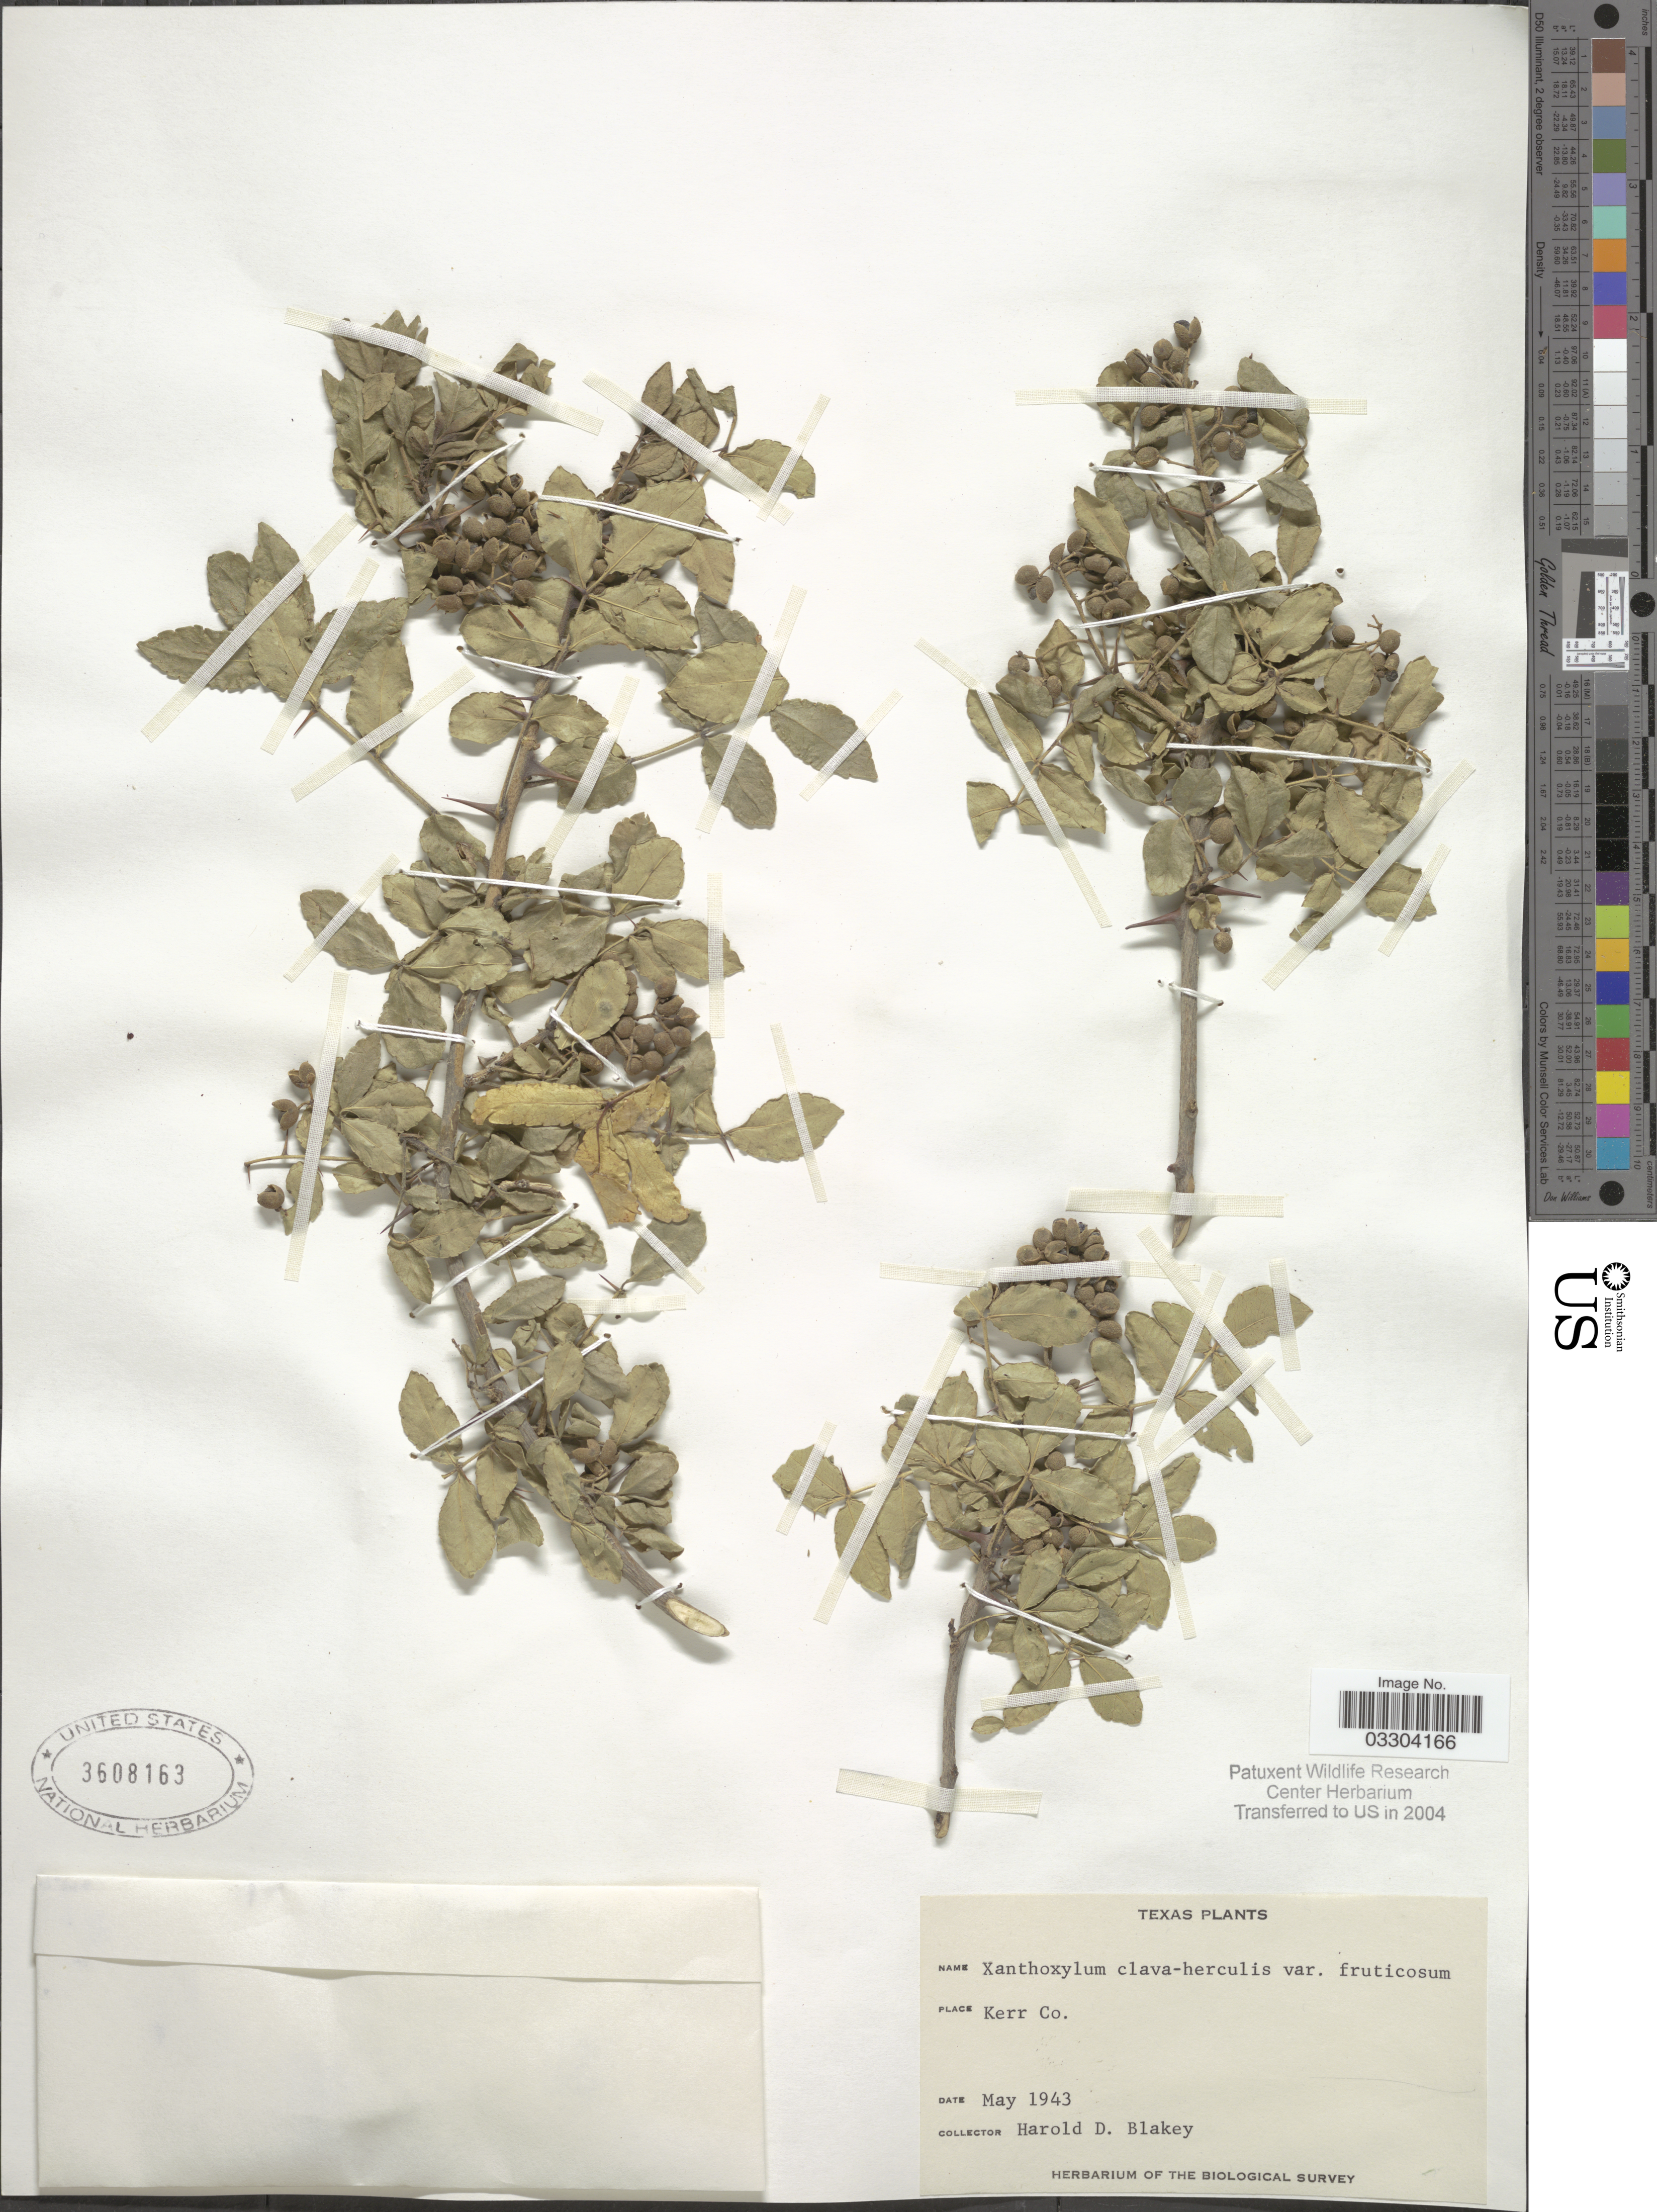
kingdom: Plantae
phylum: Tracheophyta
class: Magnoliopsida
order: Sapindales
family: Rutaceae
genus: Zanthoxylum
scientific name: Zanthoxylum clava-herculis subsp. fruticosum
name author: (A. Gray) Reynel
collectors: H. Blakey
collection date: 1943-05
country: United States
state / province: Texas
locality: Kerr Co.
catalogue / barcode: US 3608163